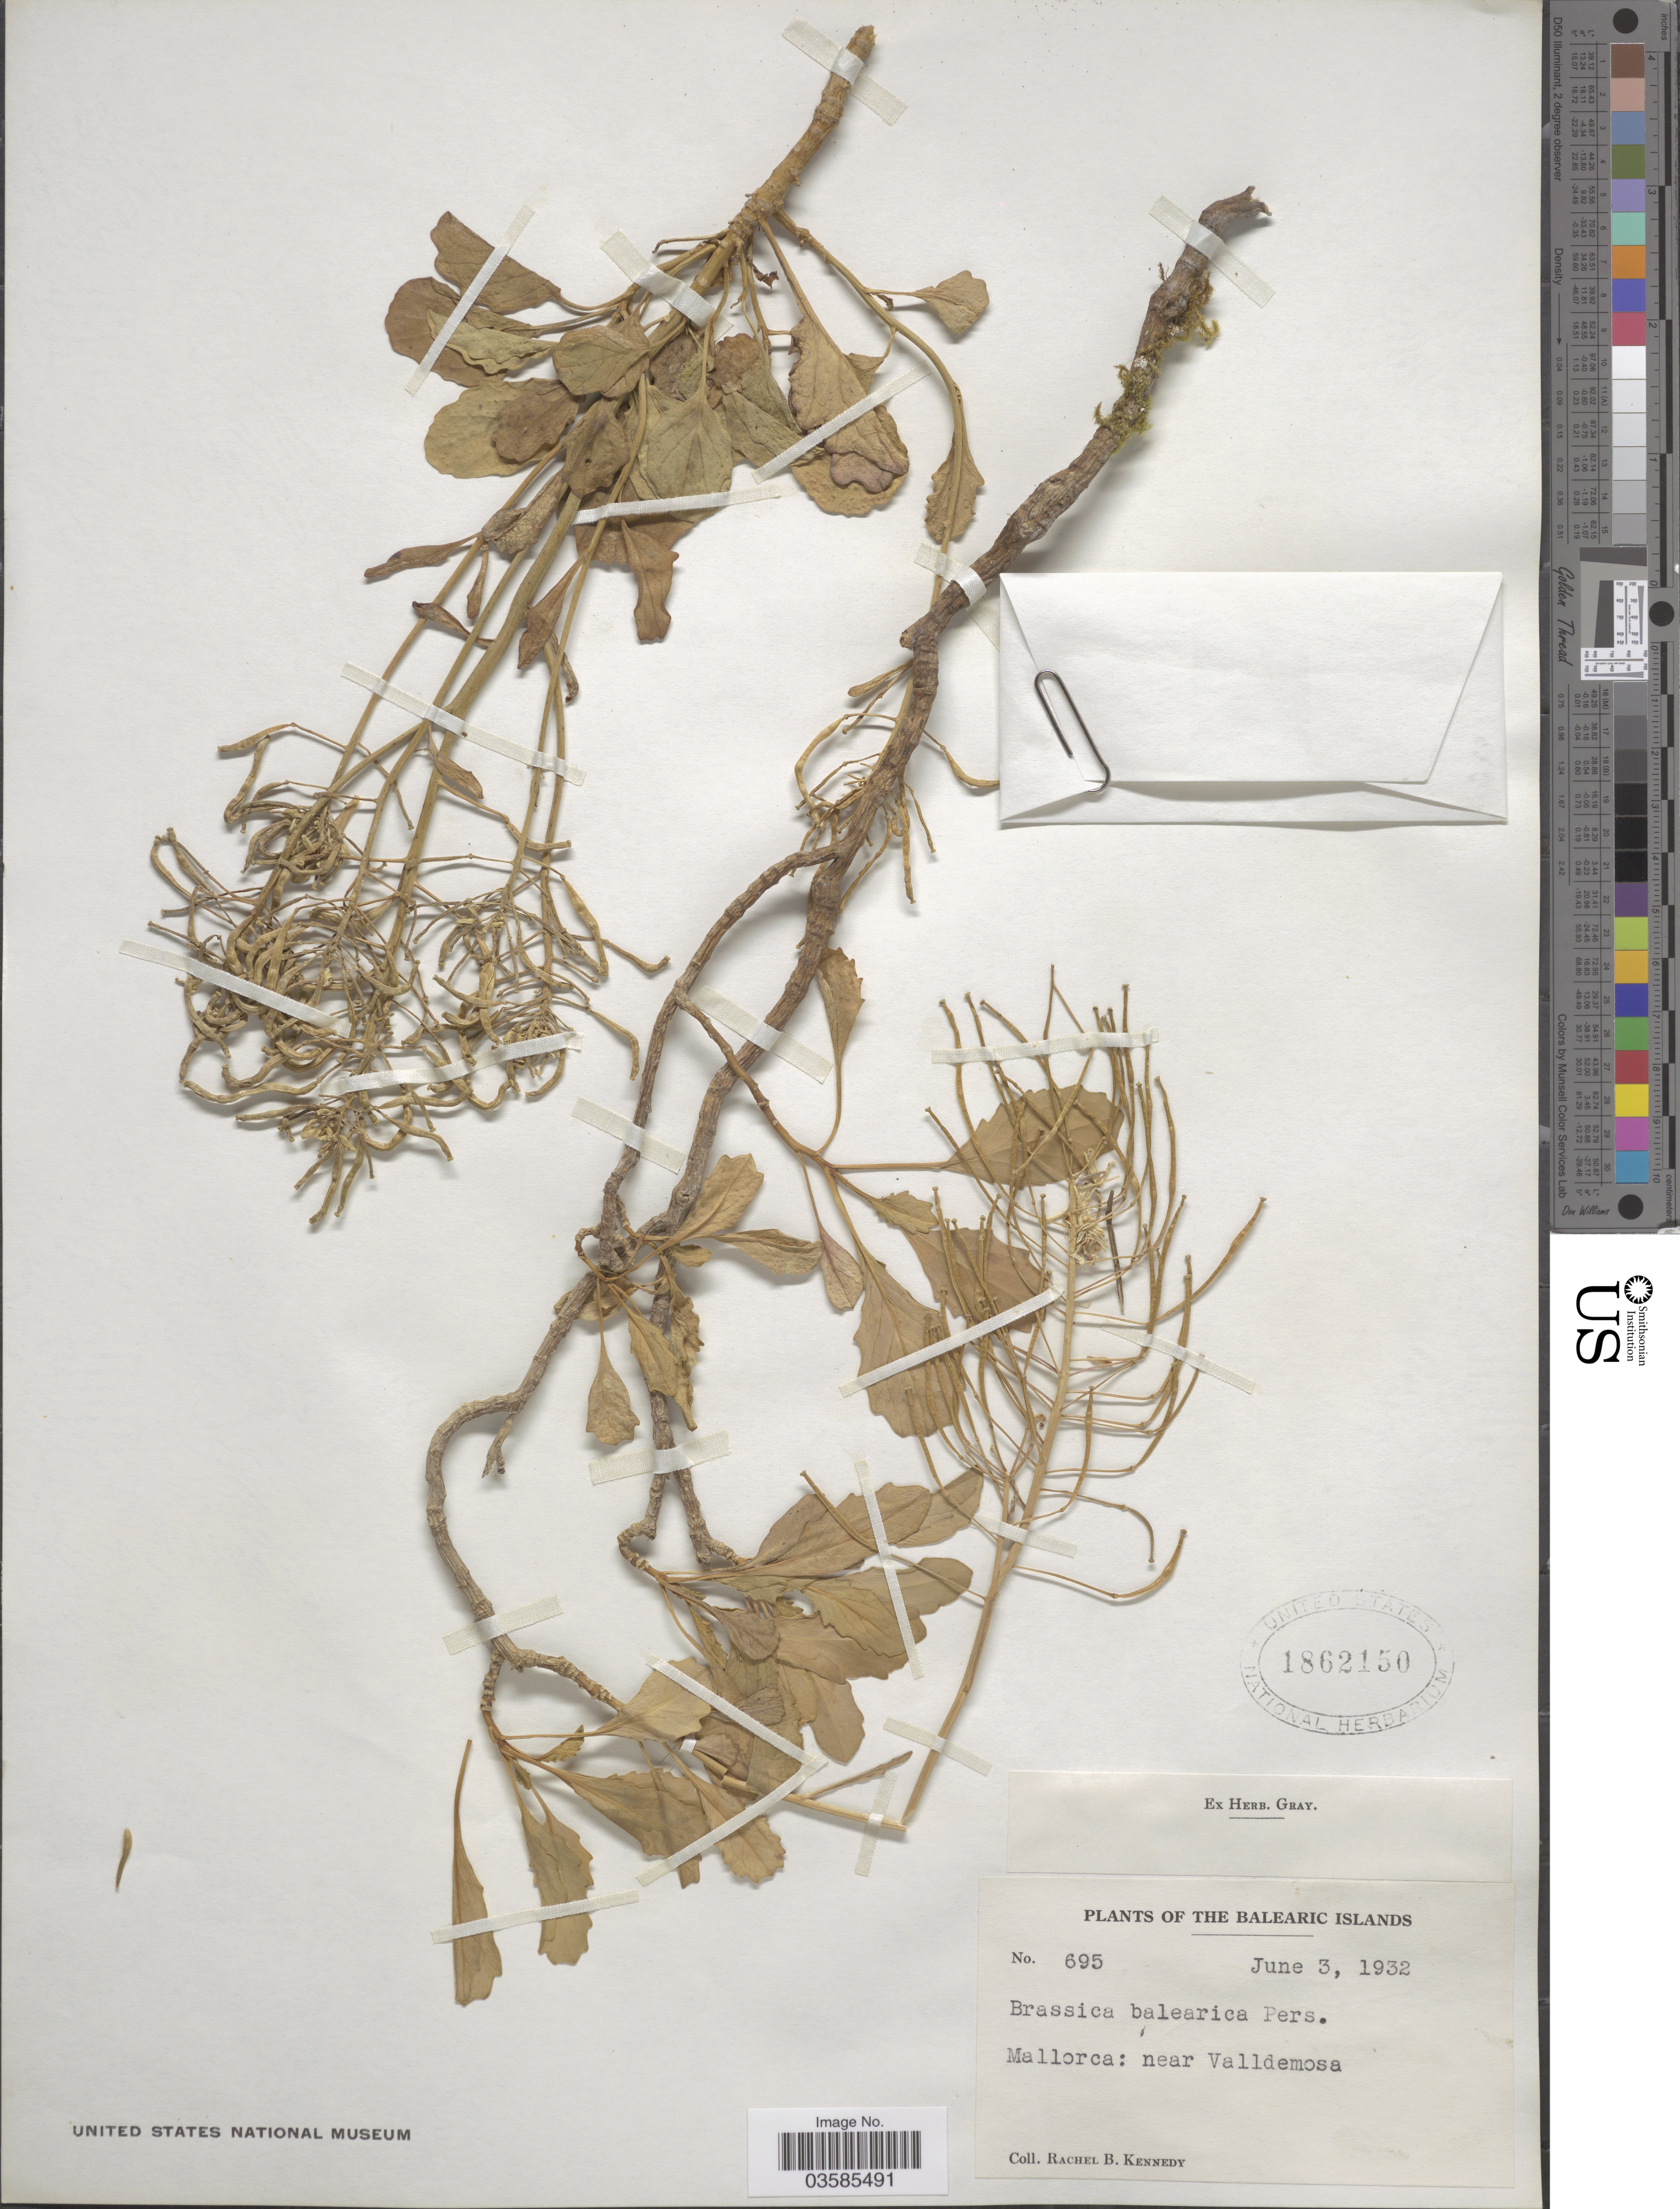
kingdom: Plantae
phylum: Tracheophyta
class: Magnoliopsida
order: Brassicales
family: Brassicaceae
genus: Brassica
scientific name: Brassica balearica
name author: Pers.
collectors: Kennedy, R.B.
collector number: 695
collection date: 1932-06-03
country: Spain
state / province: Islas Baleares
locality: Balearic Islands. Mallorca: near Valldemosa.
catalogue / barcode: US 1862750